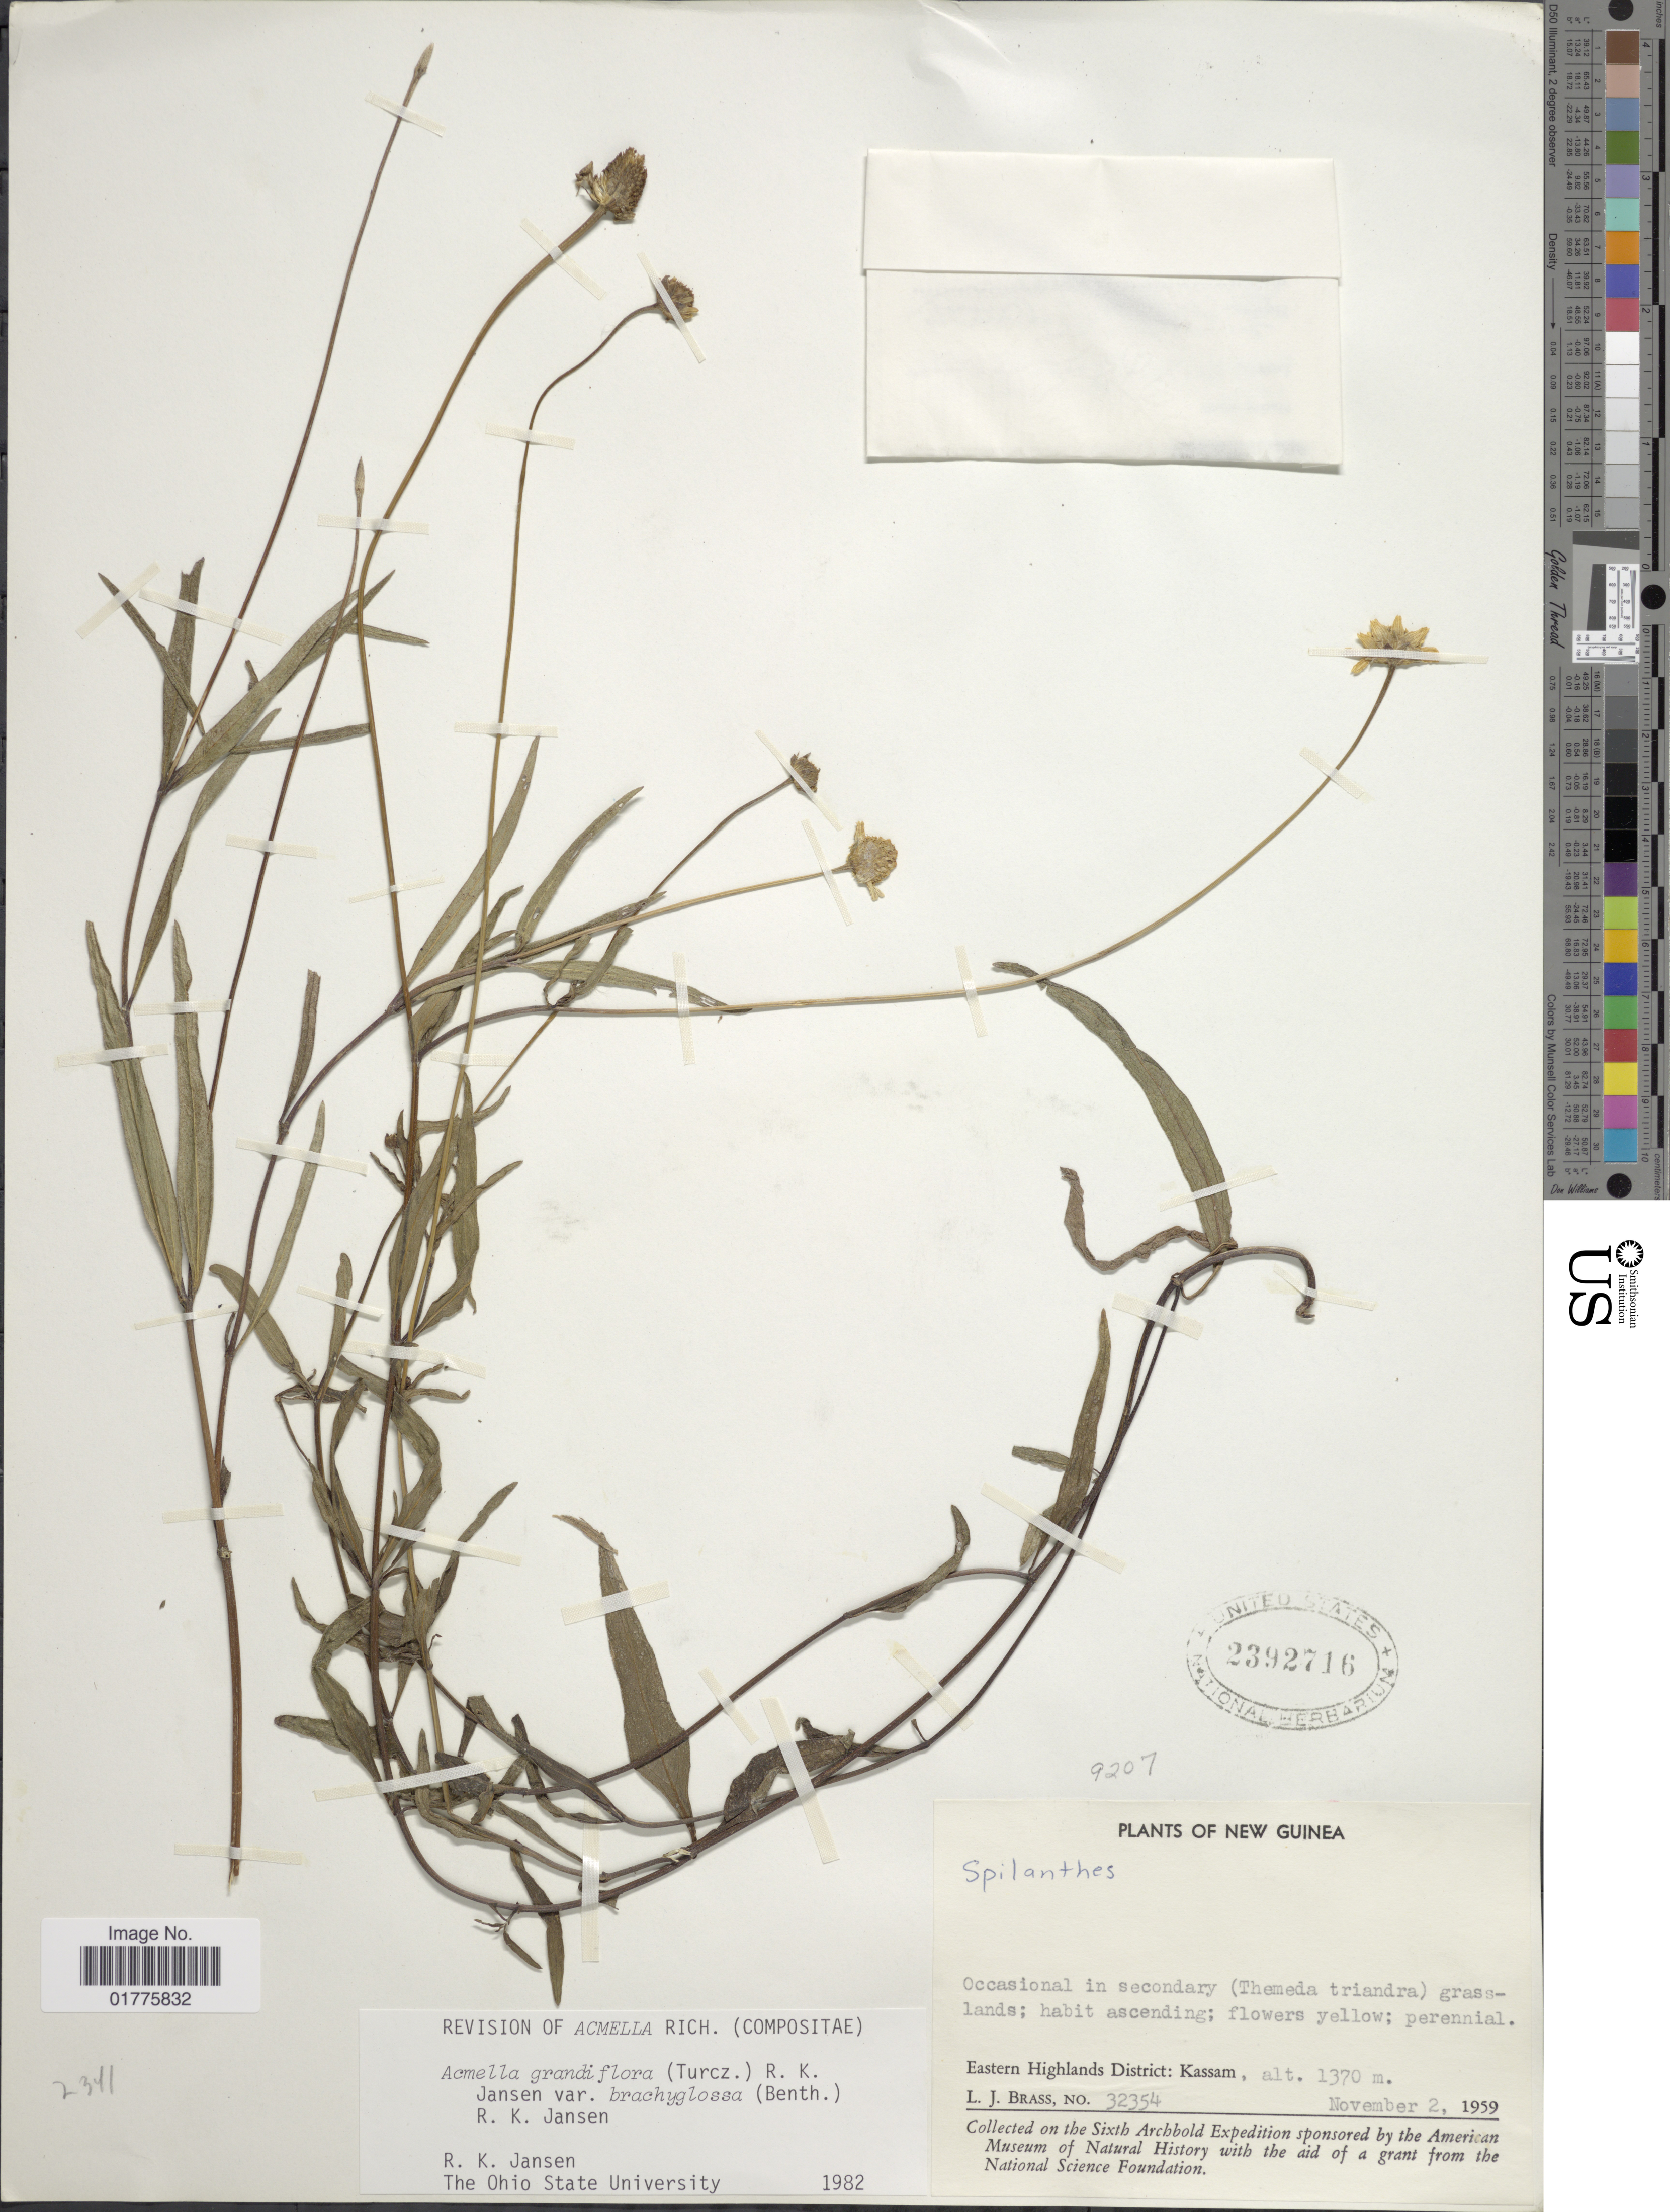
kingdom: Plantae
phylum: Tracheophyta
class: Magnoliopsida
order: Asterales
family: Asteraceae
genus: Acmella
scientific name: Acmella grandiflora var. brachyglossa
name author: (Benth.) R.K. Jansen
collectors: L. J. Brass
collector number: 32354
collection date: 1959-11-02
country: Papua New Guinea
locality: New Guinea, Eastern Highlands District: Kassam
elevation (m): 1370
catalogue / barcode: US 2392716